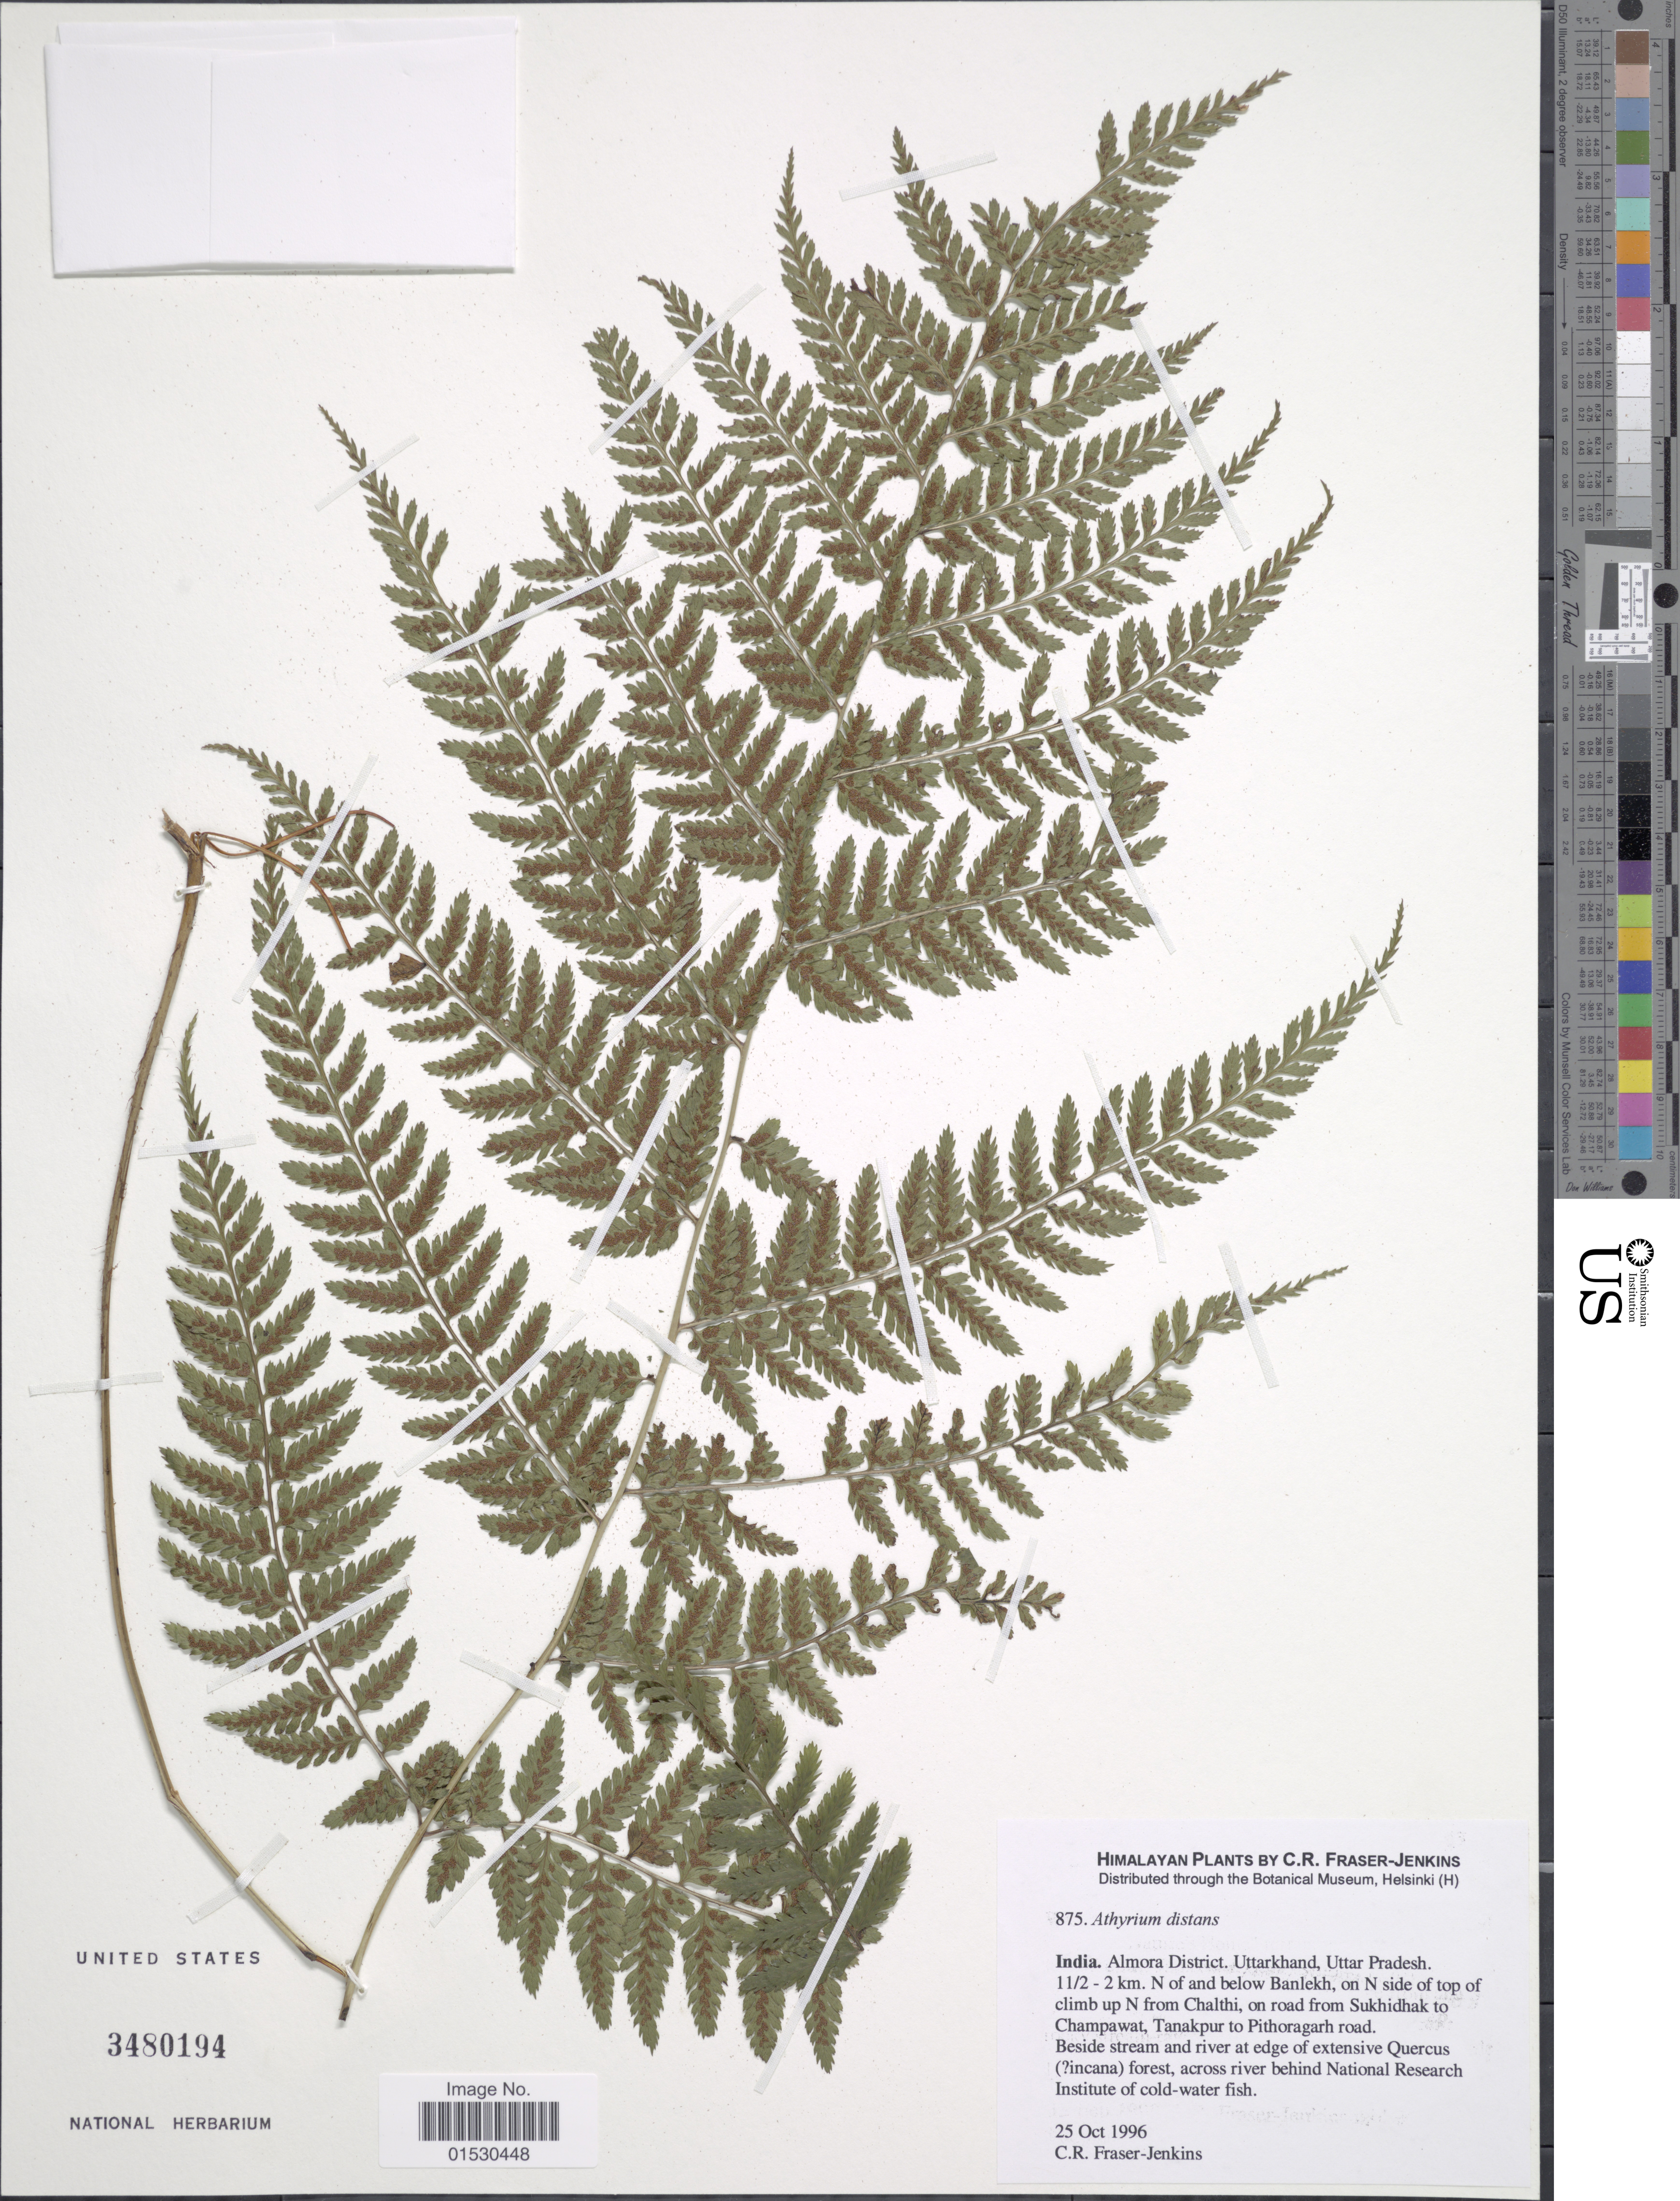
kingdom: Plantae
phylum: Tracheophyta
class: Polypodiopsida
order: Polypodiales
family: Athyriaceae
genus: Athyrium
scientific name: Athyrium distans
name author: (D. Don) T. Moore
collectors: C. R. Fraser-Jenkins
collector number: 875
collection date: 1996-10-25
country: India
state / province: Uttarakhand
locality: Almora District. Uttar Pradesh, 11/2 - 2 km. N of and below Banlekh, on N side of top of climb up N from Chalthi, on road from Sikhidhak to Champawat, Tanakpur to Pithoragarh road. beside stream and river edge of extensice Quercus forest, across river behind National Research Institute of cold-water fish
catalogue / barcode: US 3480194